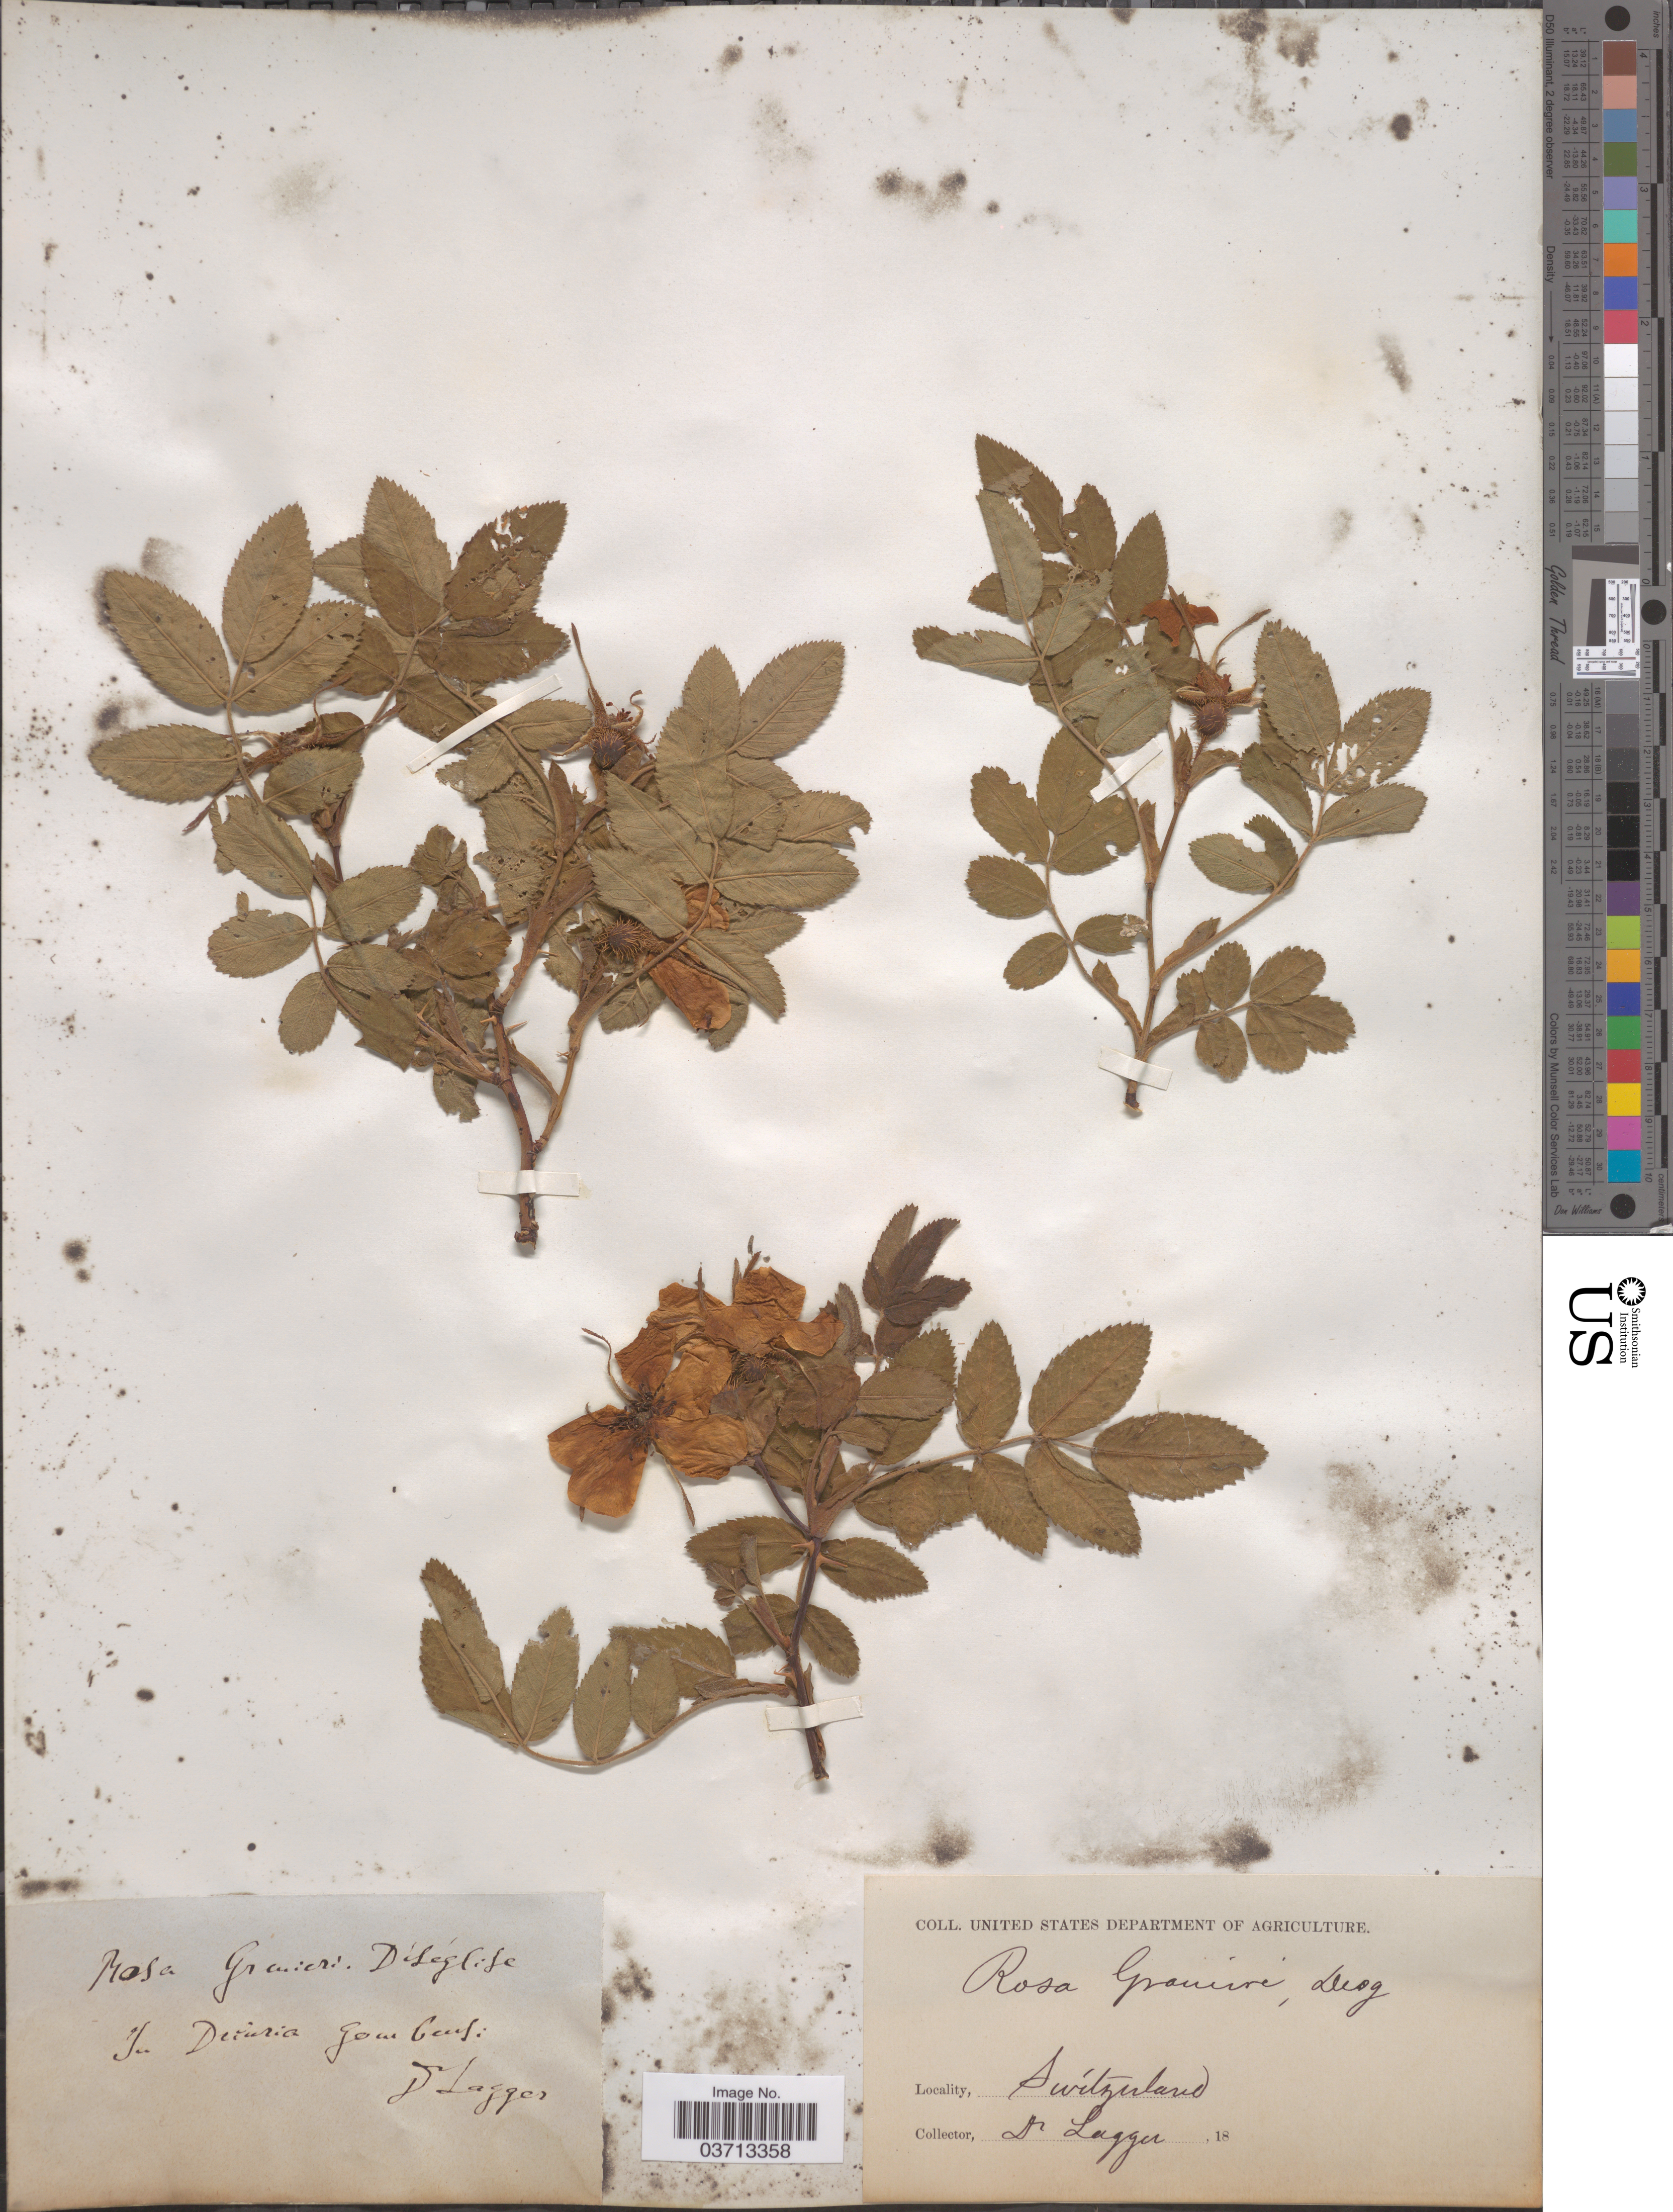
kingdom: Plantae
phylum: Tracheophyta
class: Magnoliopsida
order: Rosales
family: Rosaceae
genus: Rosa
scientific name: Rosa grenieri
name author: Déségl.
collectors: F. J. Lagger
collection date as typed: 18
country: Switzerland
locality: In Devuria Gombens. [interpreted]